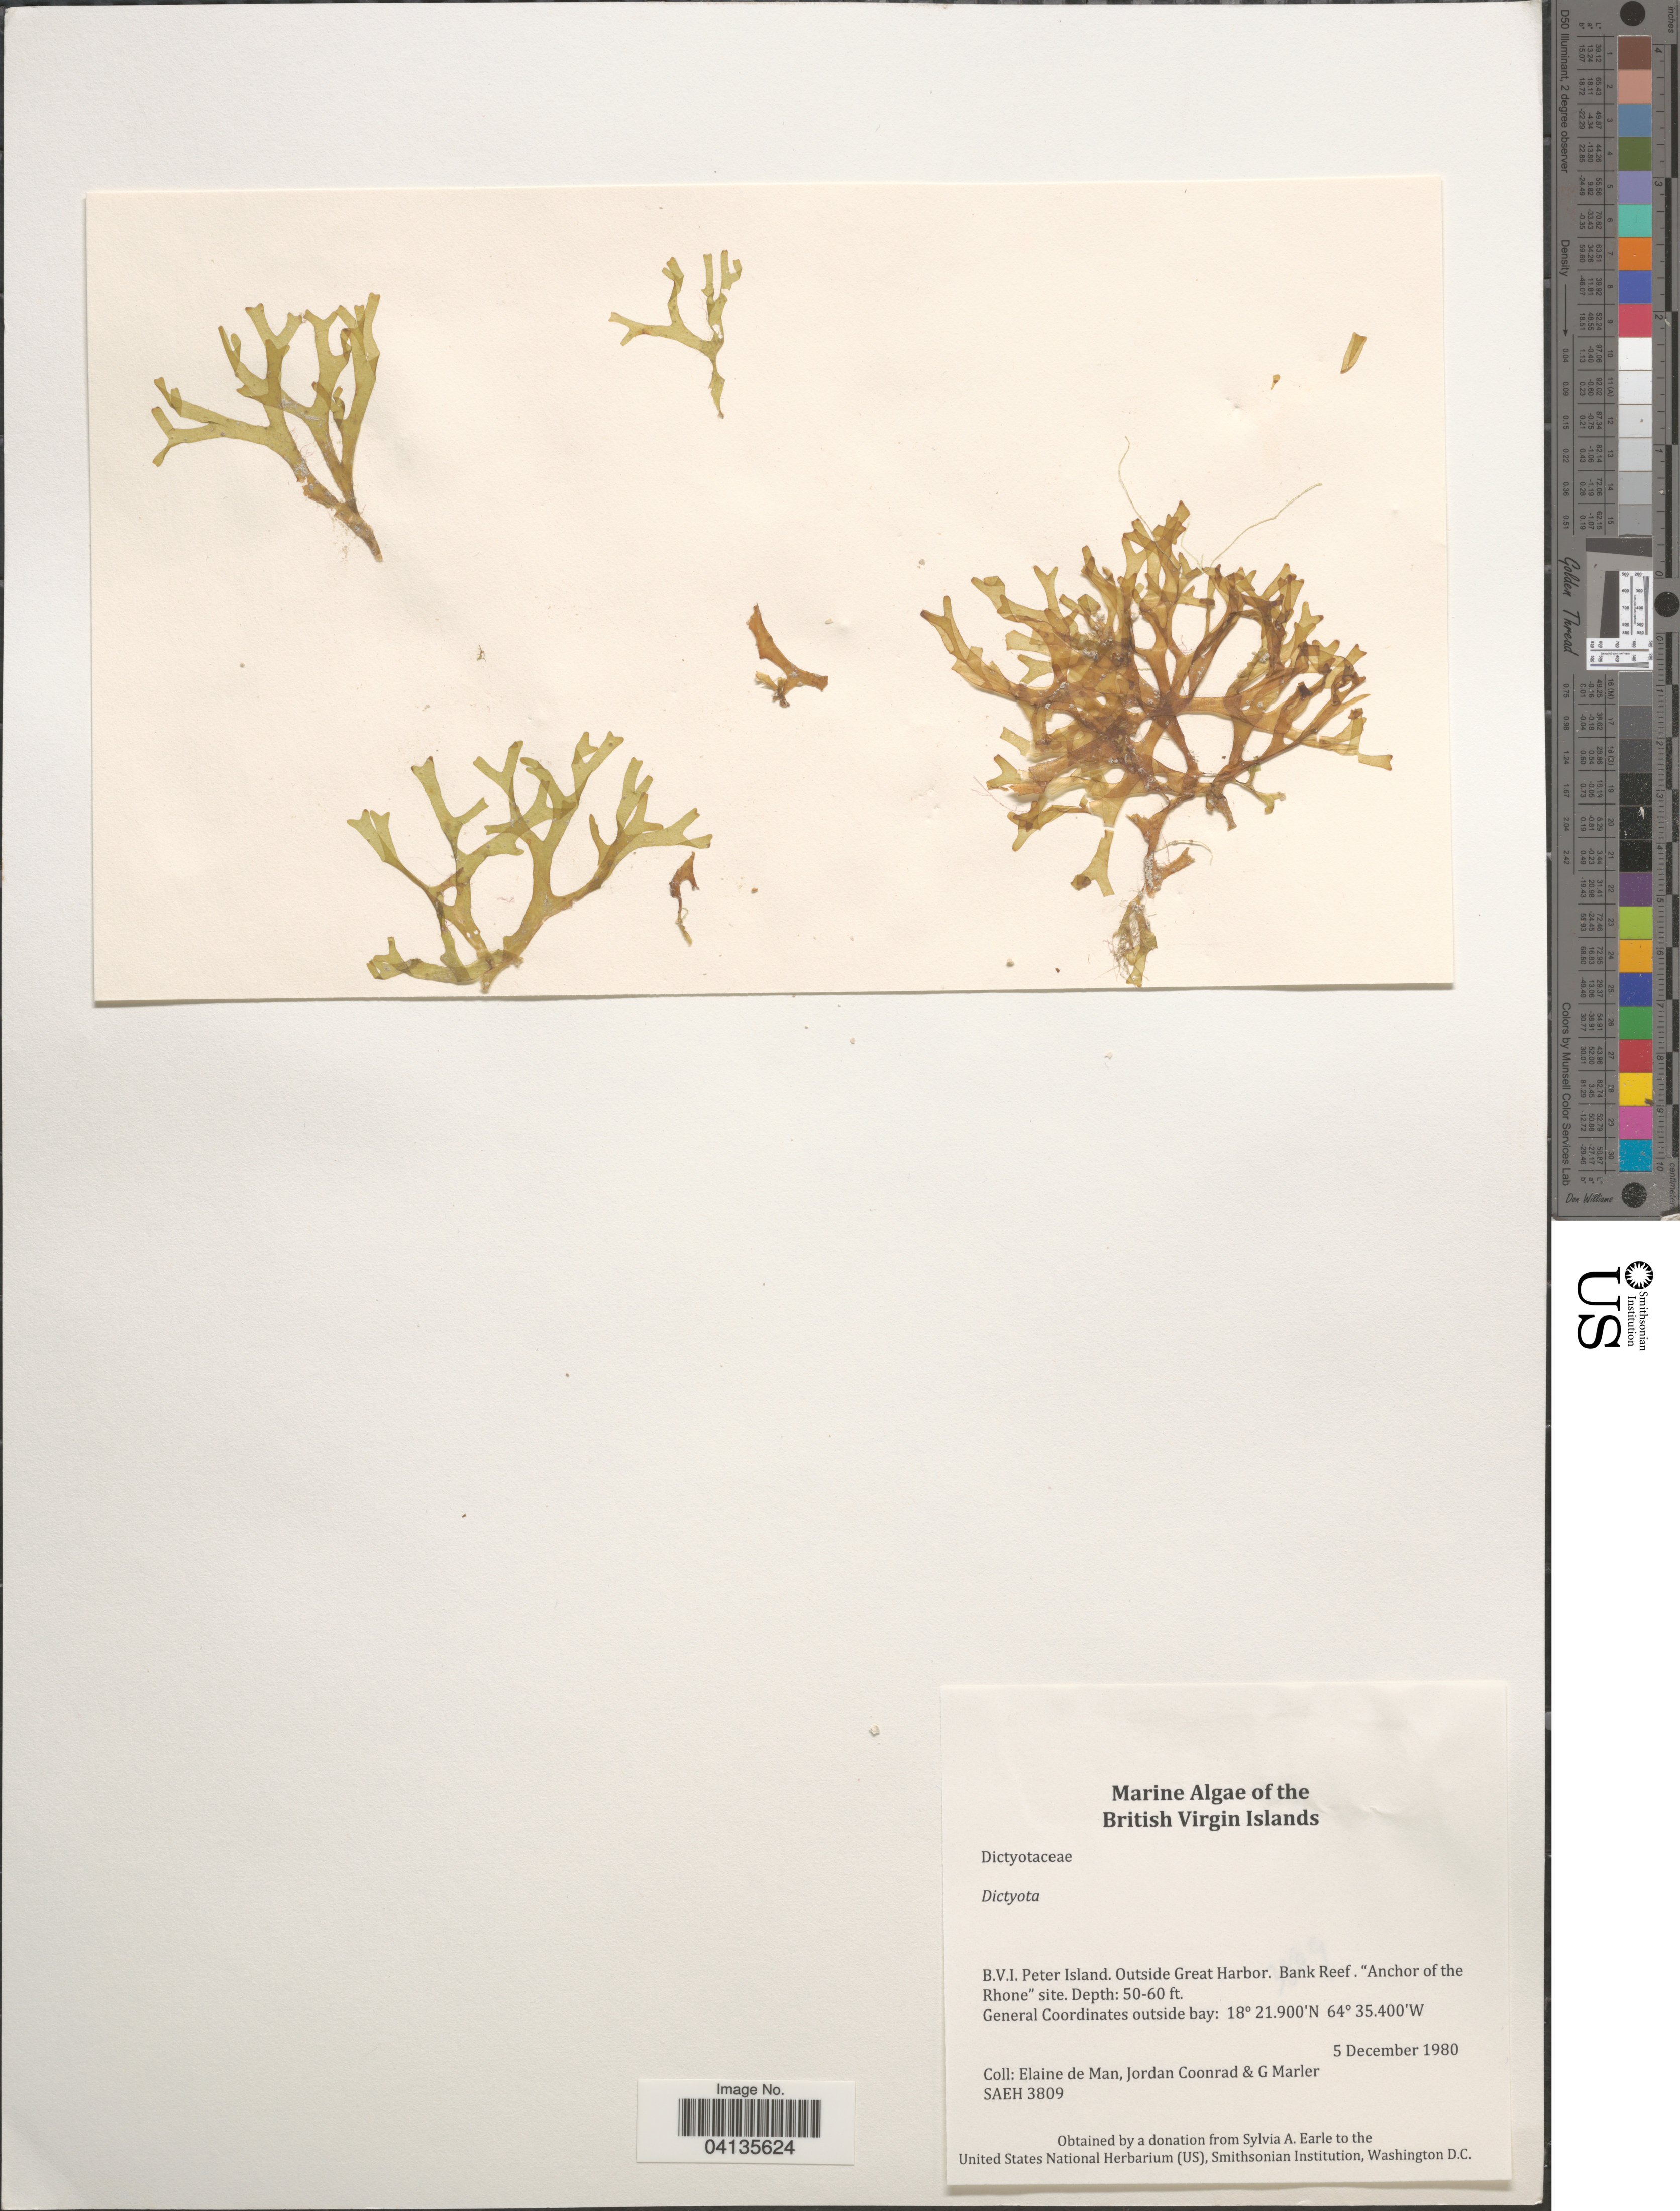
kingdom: Chromista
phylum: Ochrophyta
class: Phaeophyceae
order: Dictyotales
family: Dictyotaceae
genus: Dictyota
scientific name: Dictyota sp.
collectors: E. de Man, J. Coonrad & G. Marler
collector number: SAEH3809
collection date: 1980-12-05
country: British Virgin Islands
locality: Peter Island. Outside Great Harbor. Bank Reef. "Anchor of the Rhone" site.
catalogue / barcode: US 238524